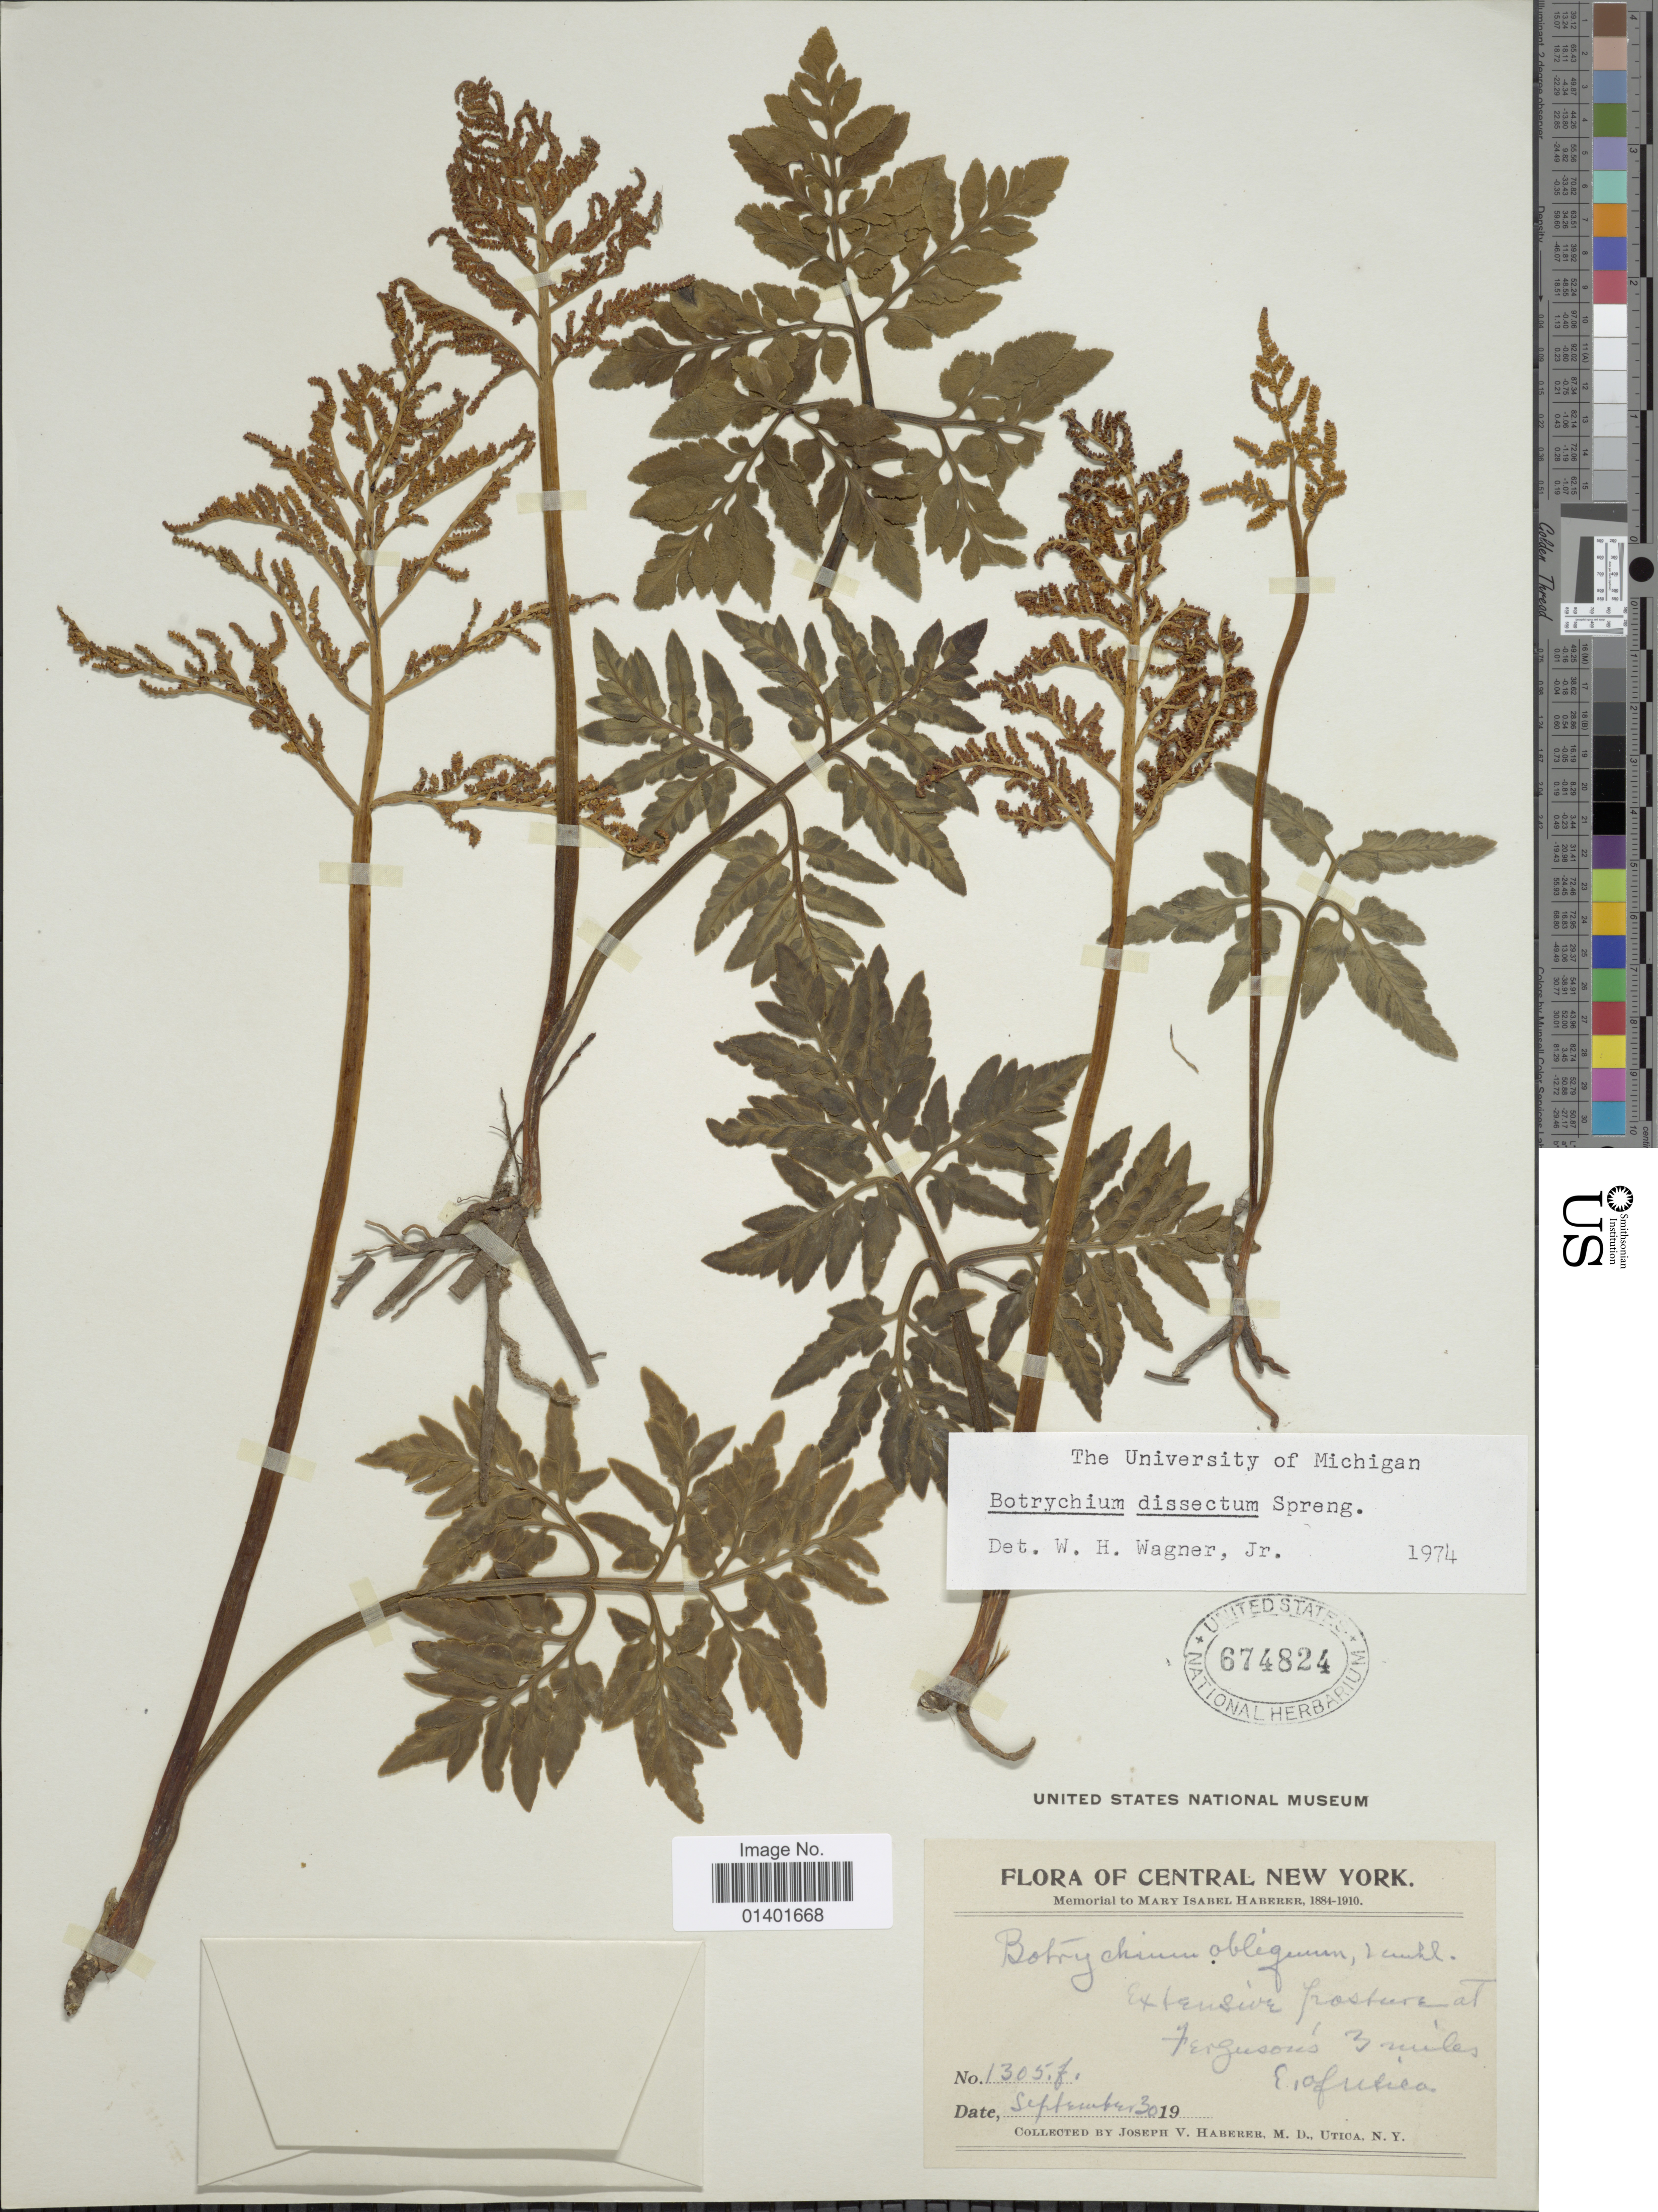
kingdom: Plantae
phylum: Tracheophyta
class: Polypodiopsida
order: Ophioglossales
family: Ophioglossaceae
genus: Botrychium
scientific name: Botrychium dissectum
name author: Spreng.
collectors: J. V. Haberer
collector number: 1305.f.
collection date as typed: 19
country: United States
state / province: New York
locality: Central New York. Extensive pasture at Ferguson's 3 miles E. of Utica.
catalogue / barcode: US 674824